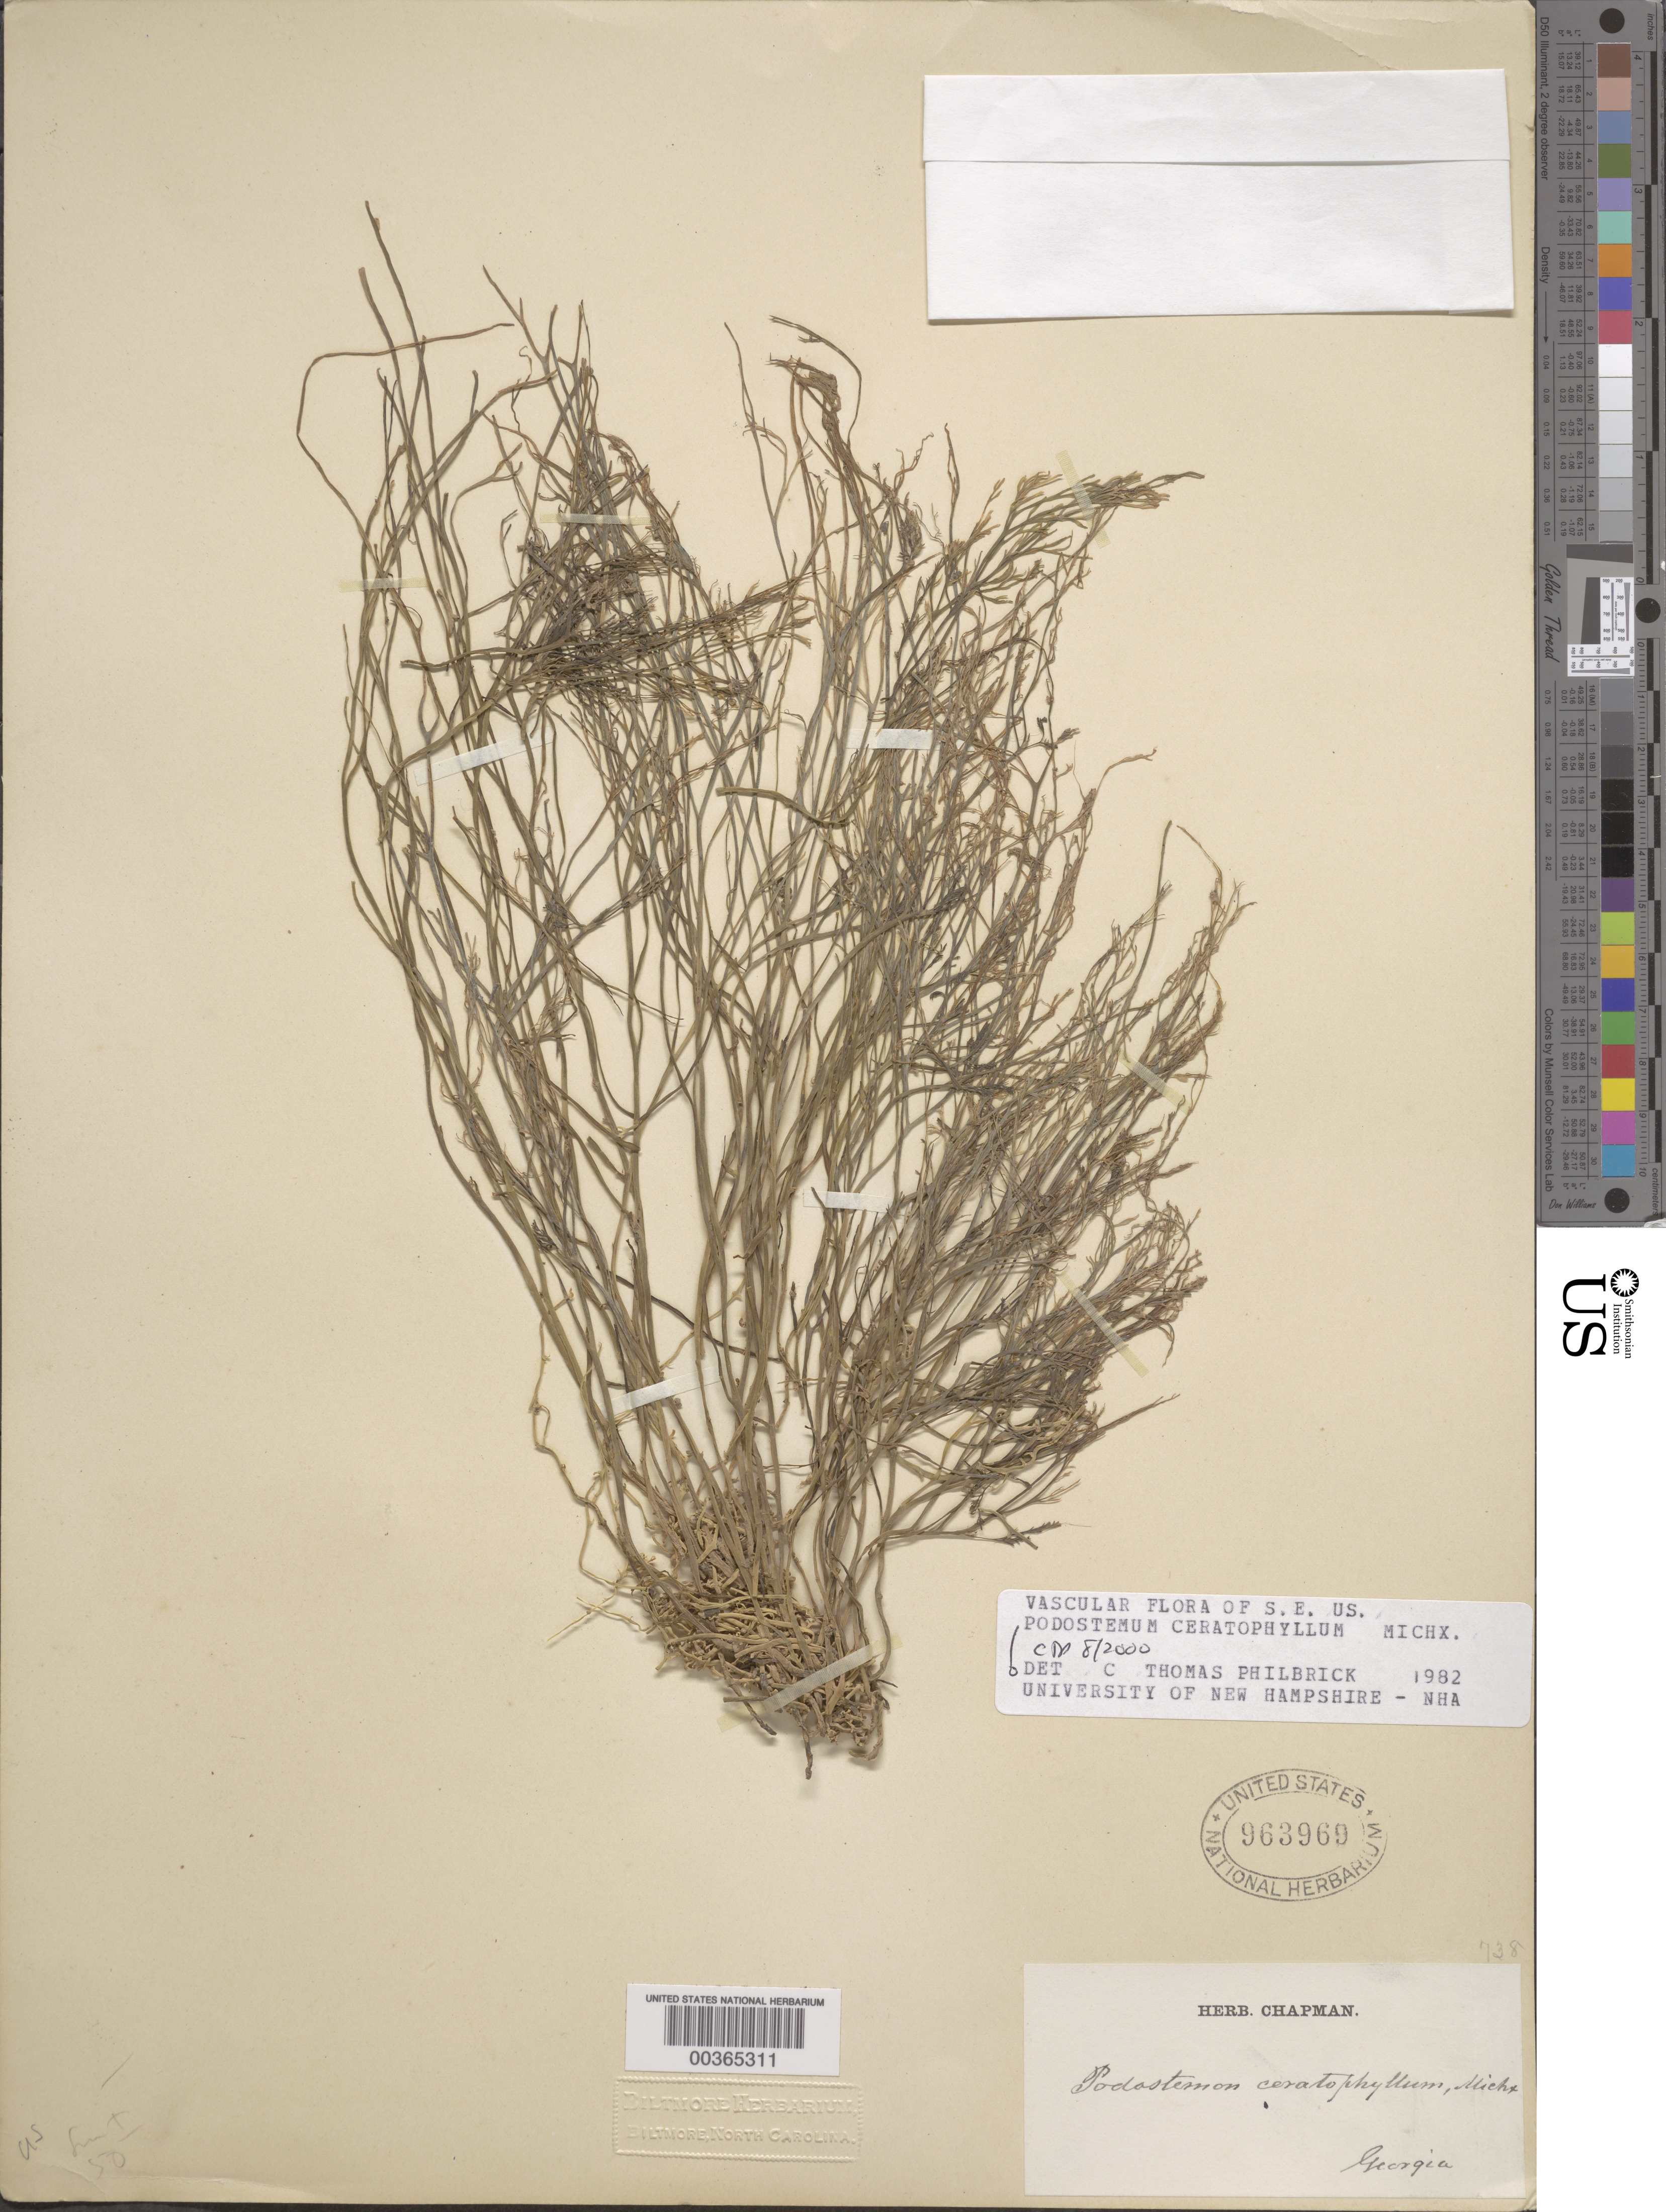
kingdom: Plantae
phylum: Tracheophyta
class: Magnoliopsida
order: Malpighiales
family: Podostemaceae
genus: Podostemum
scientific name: Podostemum ceratophylllum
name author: Michx.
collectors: ex herb. A.W. Chapman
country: United States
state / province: Georgia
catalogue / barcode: US 963969